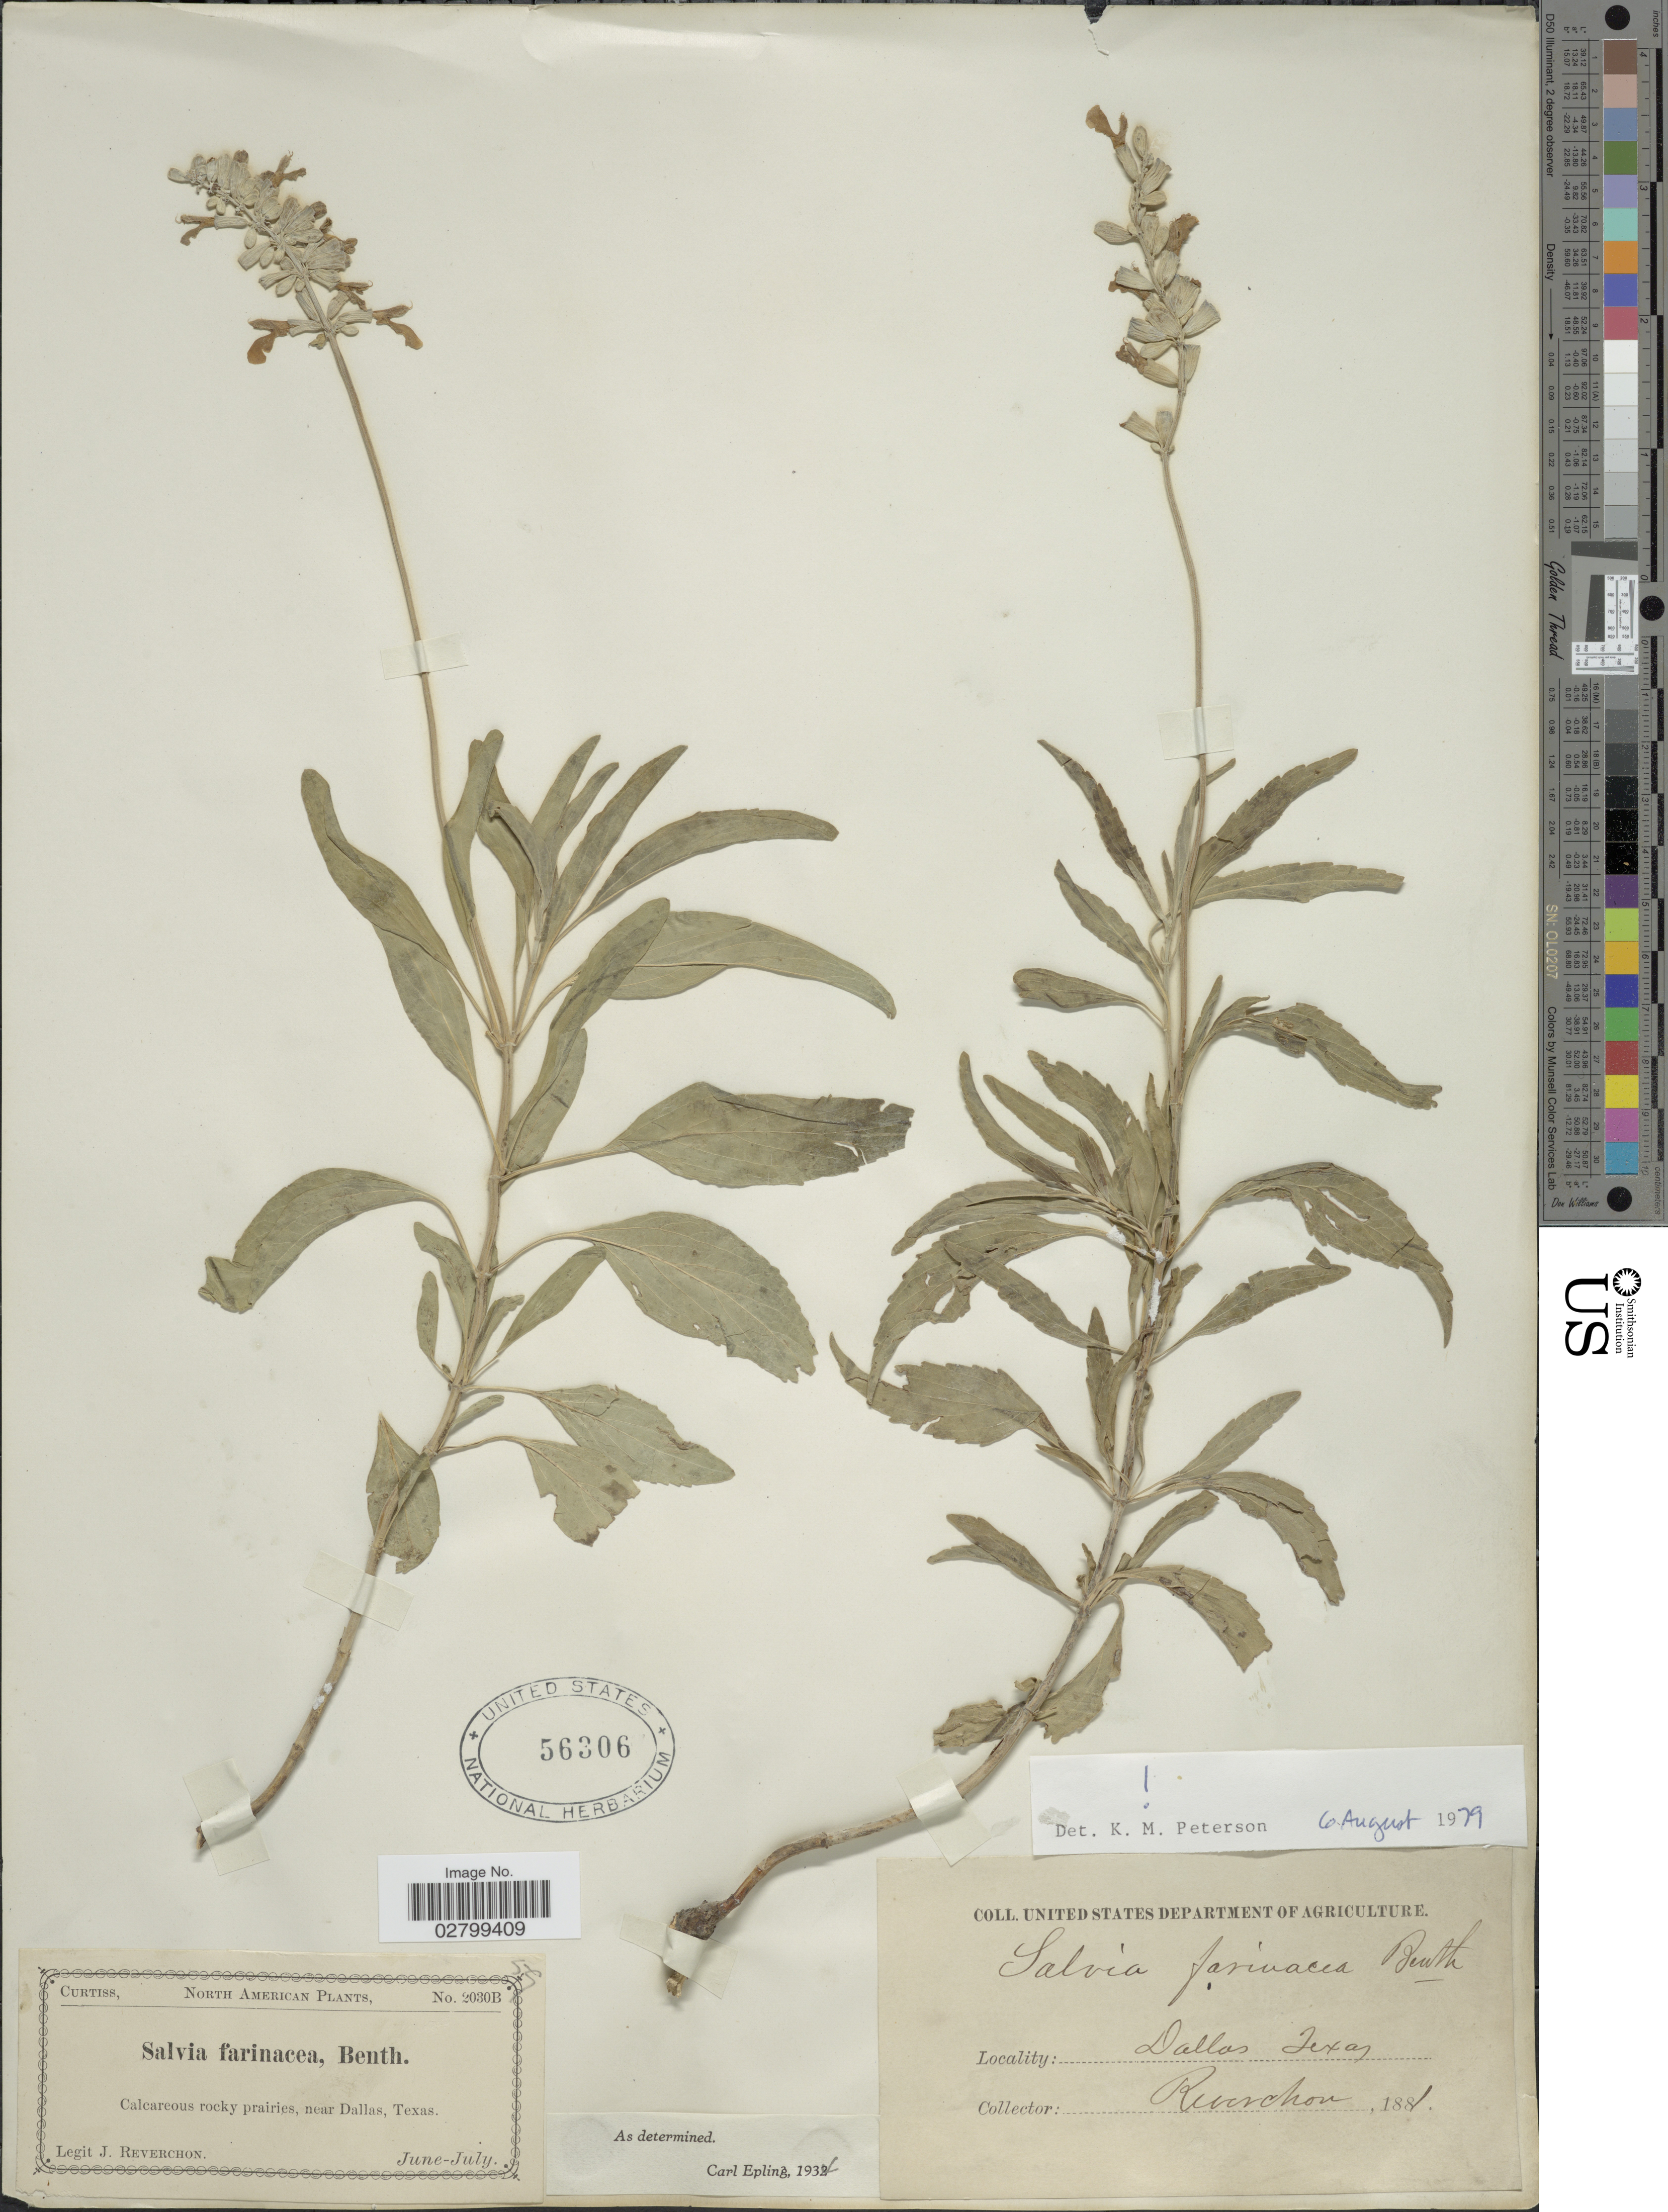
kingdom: Plantae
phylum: Tracheophyta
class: Magnoliopsida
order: Lamiales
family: Lamiaceae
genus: Salvia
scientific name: Salvia farinacea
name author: Benth.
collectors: J. Reverchon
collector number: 2030B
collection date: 1881-06/1881-07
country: United States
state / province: Texas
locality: Calcareous rocky prairies, near Dallas.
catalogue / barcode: US 56306